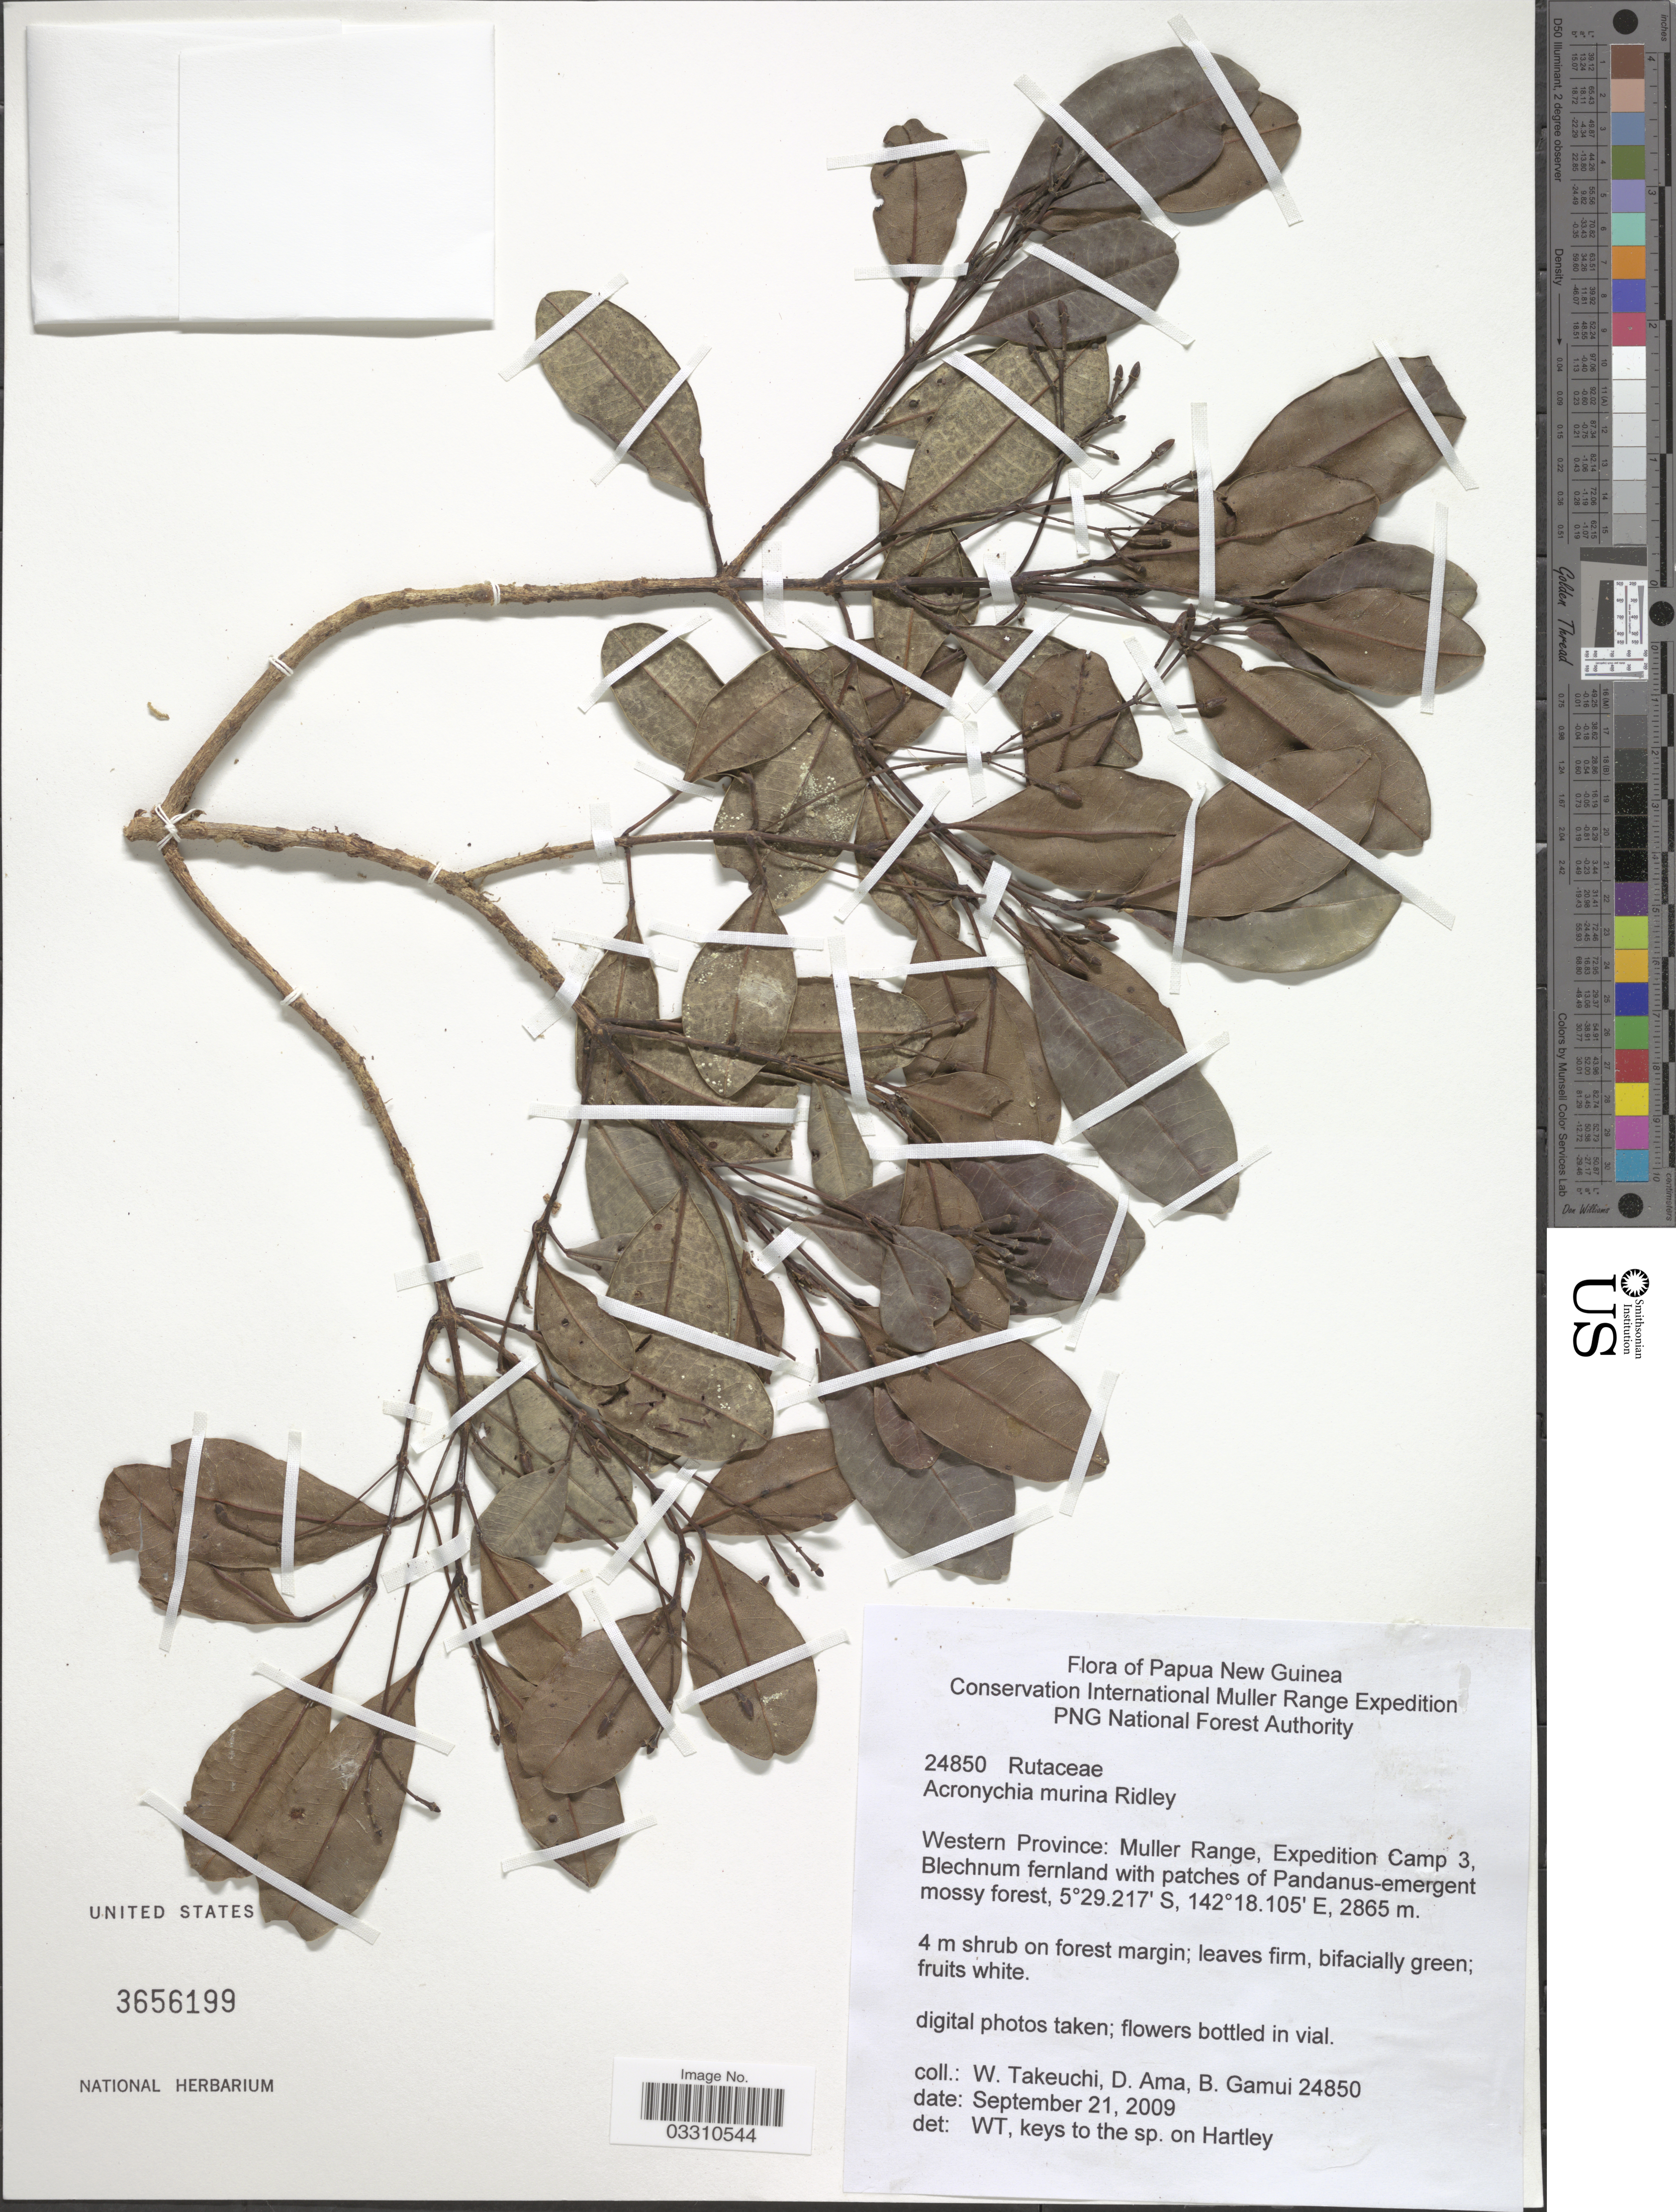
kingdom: Plantae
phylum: Tracheophyta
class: Magnoliopsida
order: Sapindales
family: Rutaceae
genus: Acronychia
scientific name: Acronychia murina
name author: Ridl.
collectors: -. Takeuchi, D. Ama & B. Gamui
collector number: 24850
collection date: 2009-09-21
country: Papua New Guinea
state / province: Manus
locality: Western Province: Muller Range, Expedition Camp 3, Blechnum fernland.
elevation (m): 2865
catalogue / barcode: US 3656199